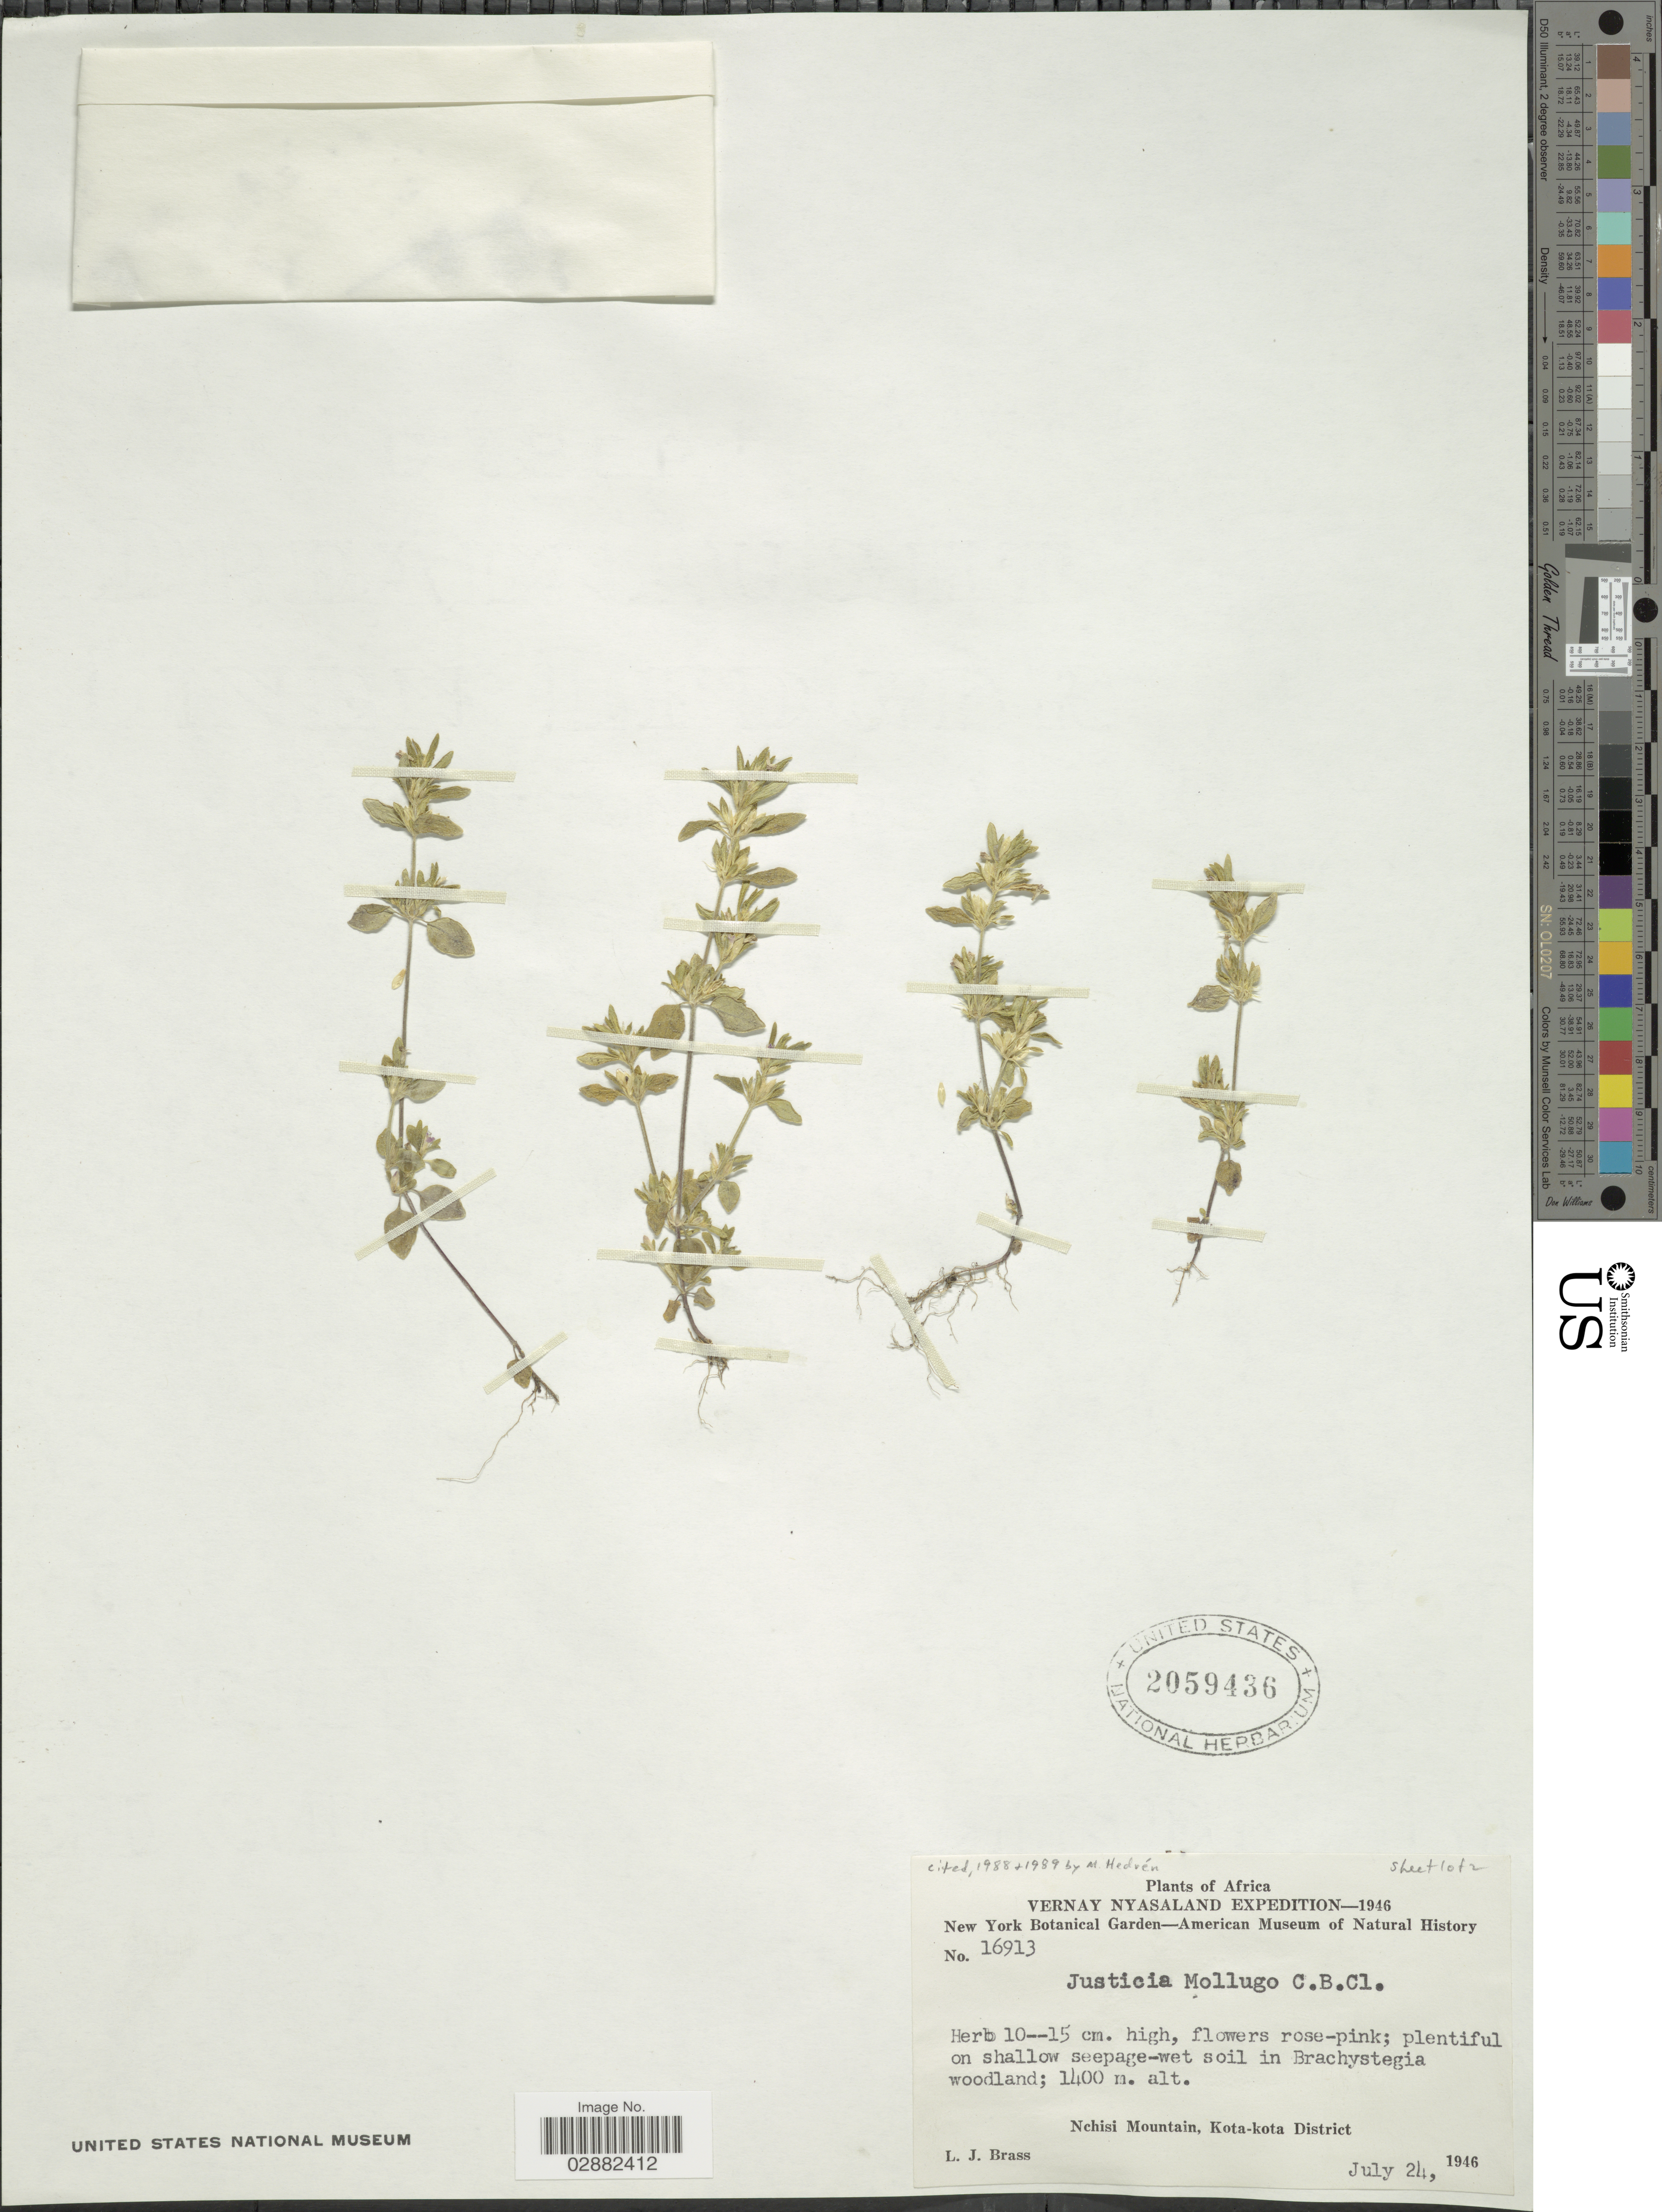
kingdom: Plantae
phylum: Tracheophyta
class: Magnoliopsida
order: Lamiales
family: Acanthaceae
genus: Justicia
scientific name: Justicia mollugo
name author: C.B. Clarke in Dyer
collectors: L. J. Brass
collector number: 16913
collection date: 1946-07-24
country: Malawi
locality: Vernay Nyasaland, Nchisi Mountain, Kota-Kota District.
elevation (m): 1400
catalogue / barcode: US 2059436